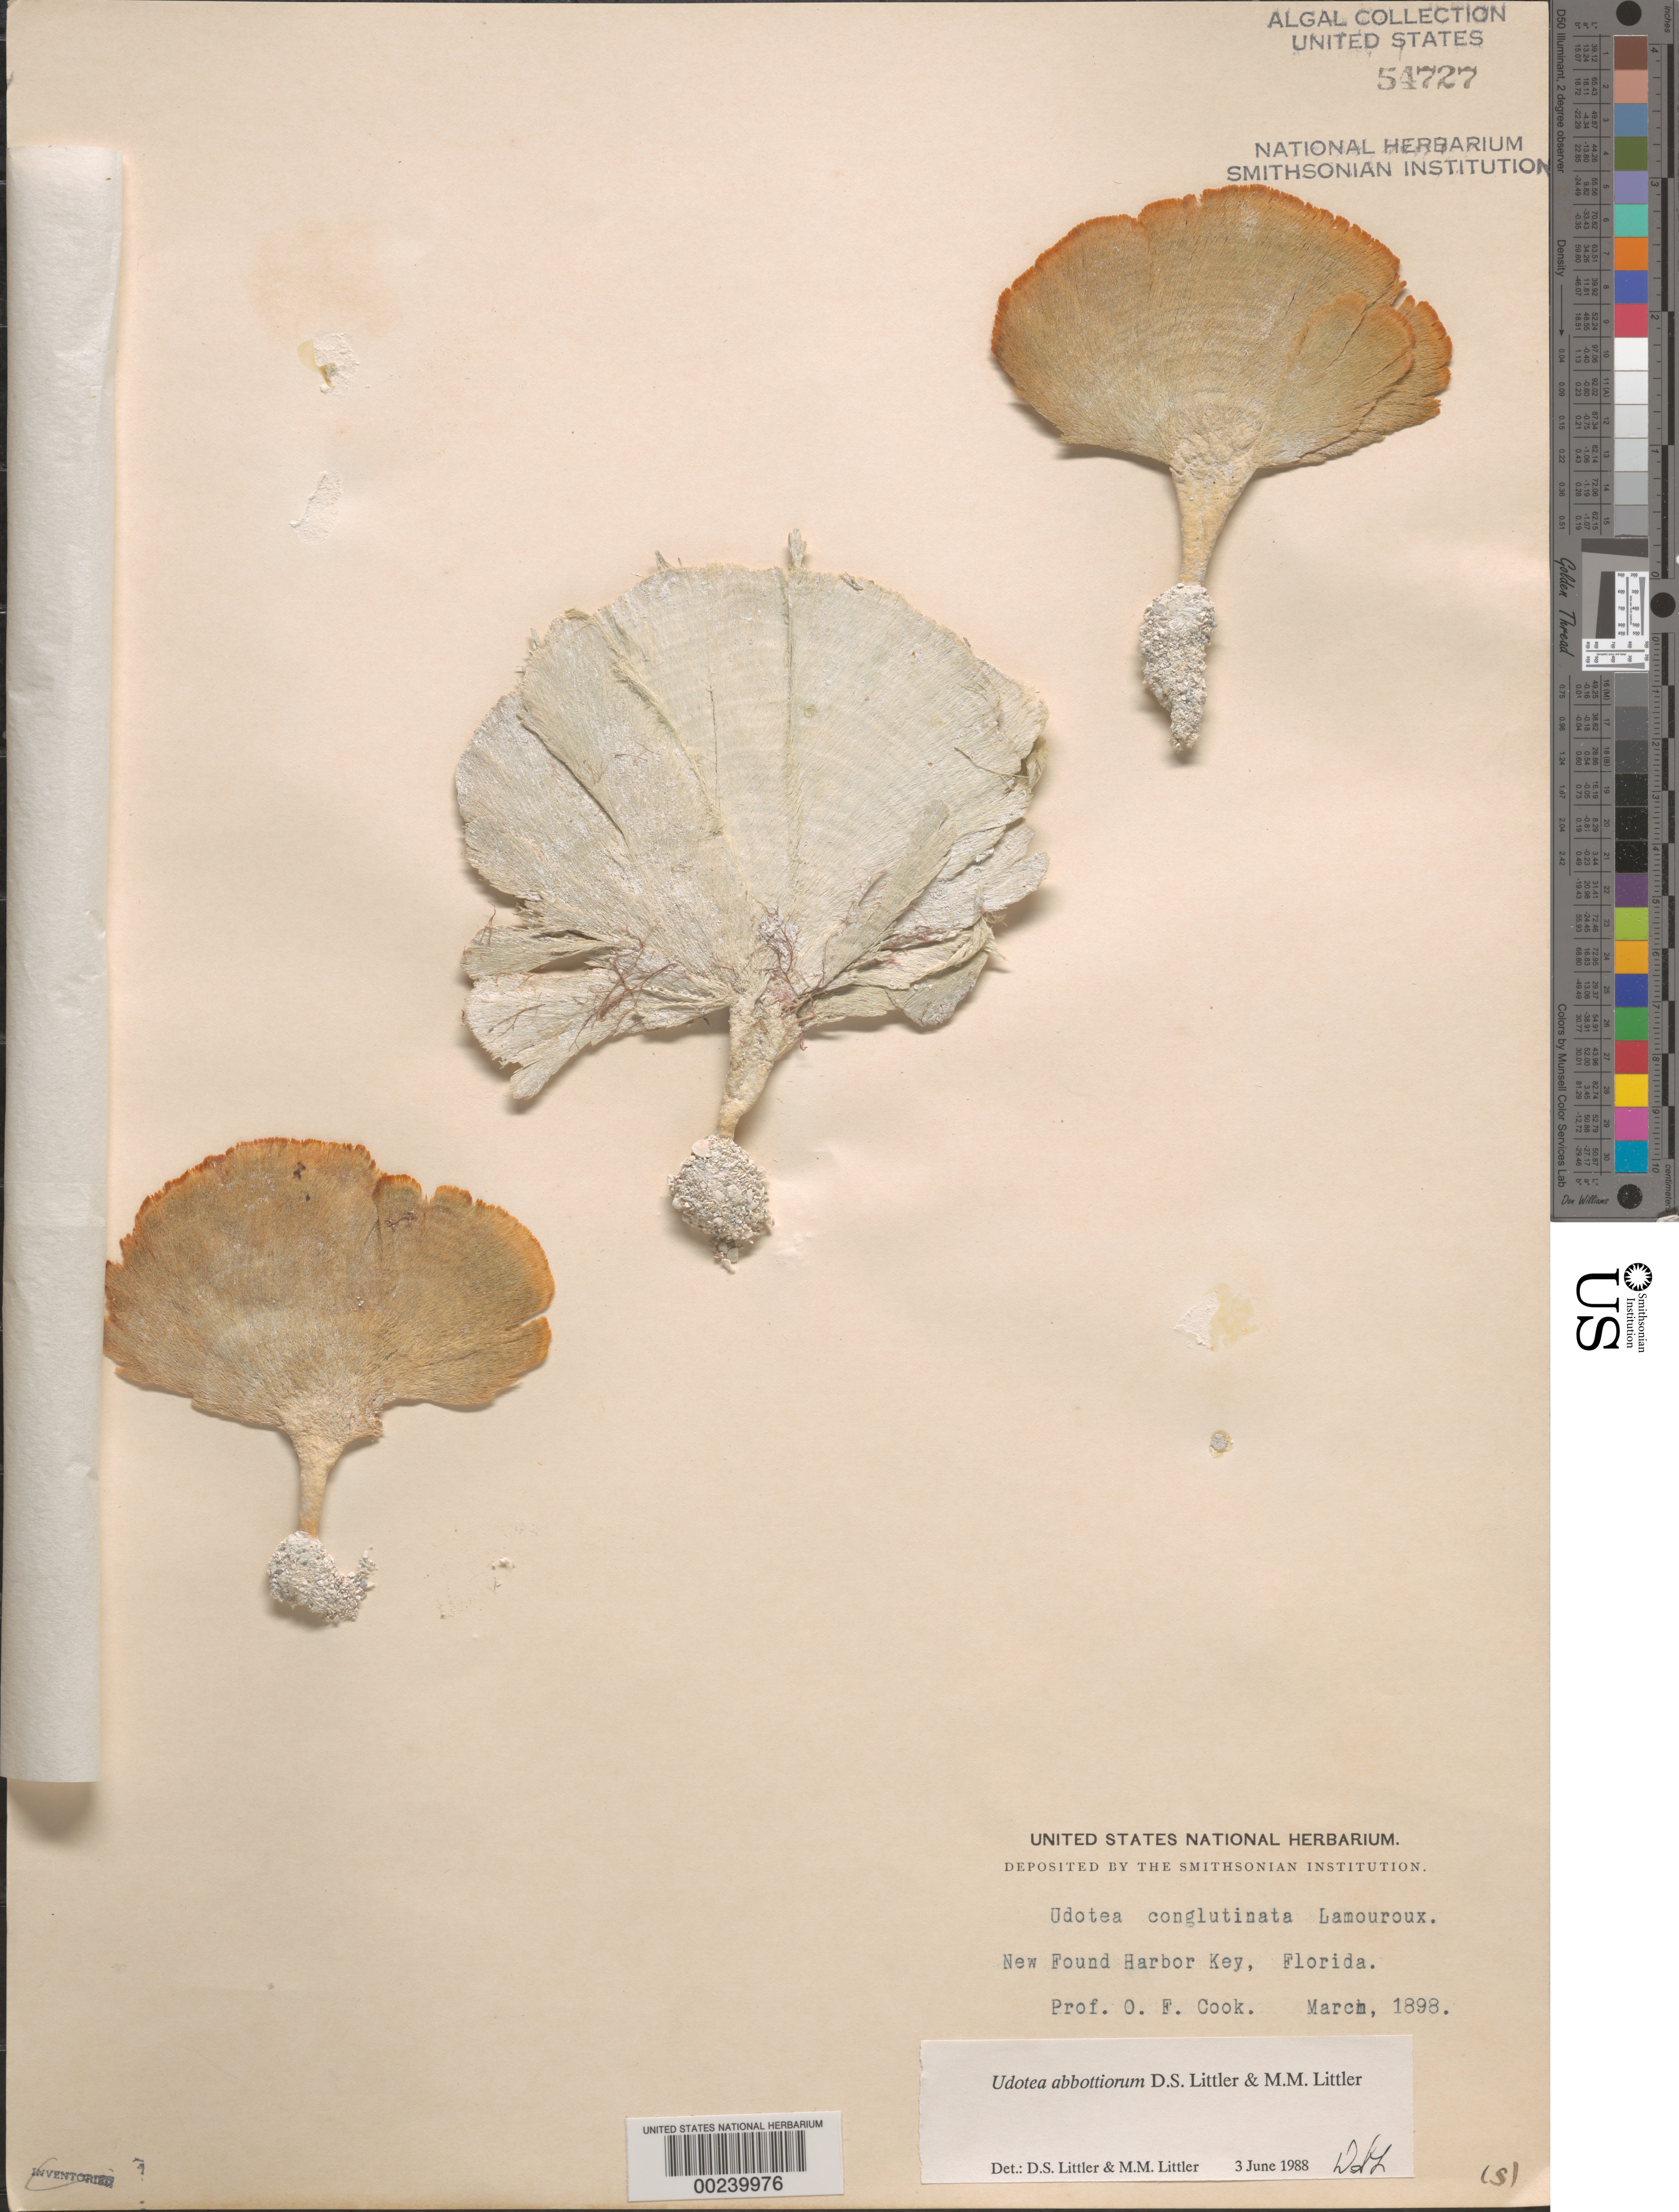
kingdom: Plantae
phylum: Chlorophyta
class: Ulvophyceae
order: Bryopsidales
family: Udoteaceae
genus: Udotea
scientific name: Udotea abbottiorum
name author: D.S. Littler & Littler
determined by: Littler, D. S.; Littler, M. M.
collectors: O. F. Cook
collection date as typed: Mar 1898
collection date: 1898-03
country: United States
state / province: Florida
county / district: Monroe County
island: Newfound Harbor Keys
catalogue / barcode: US 54727